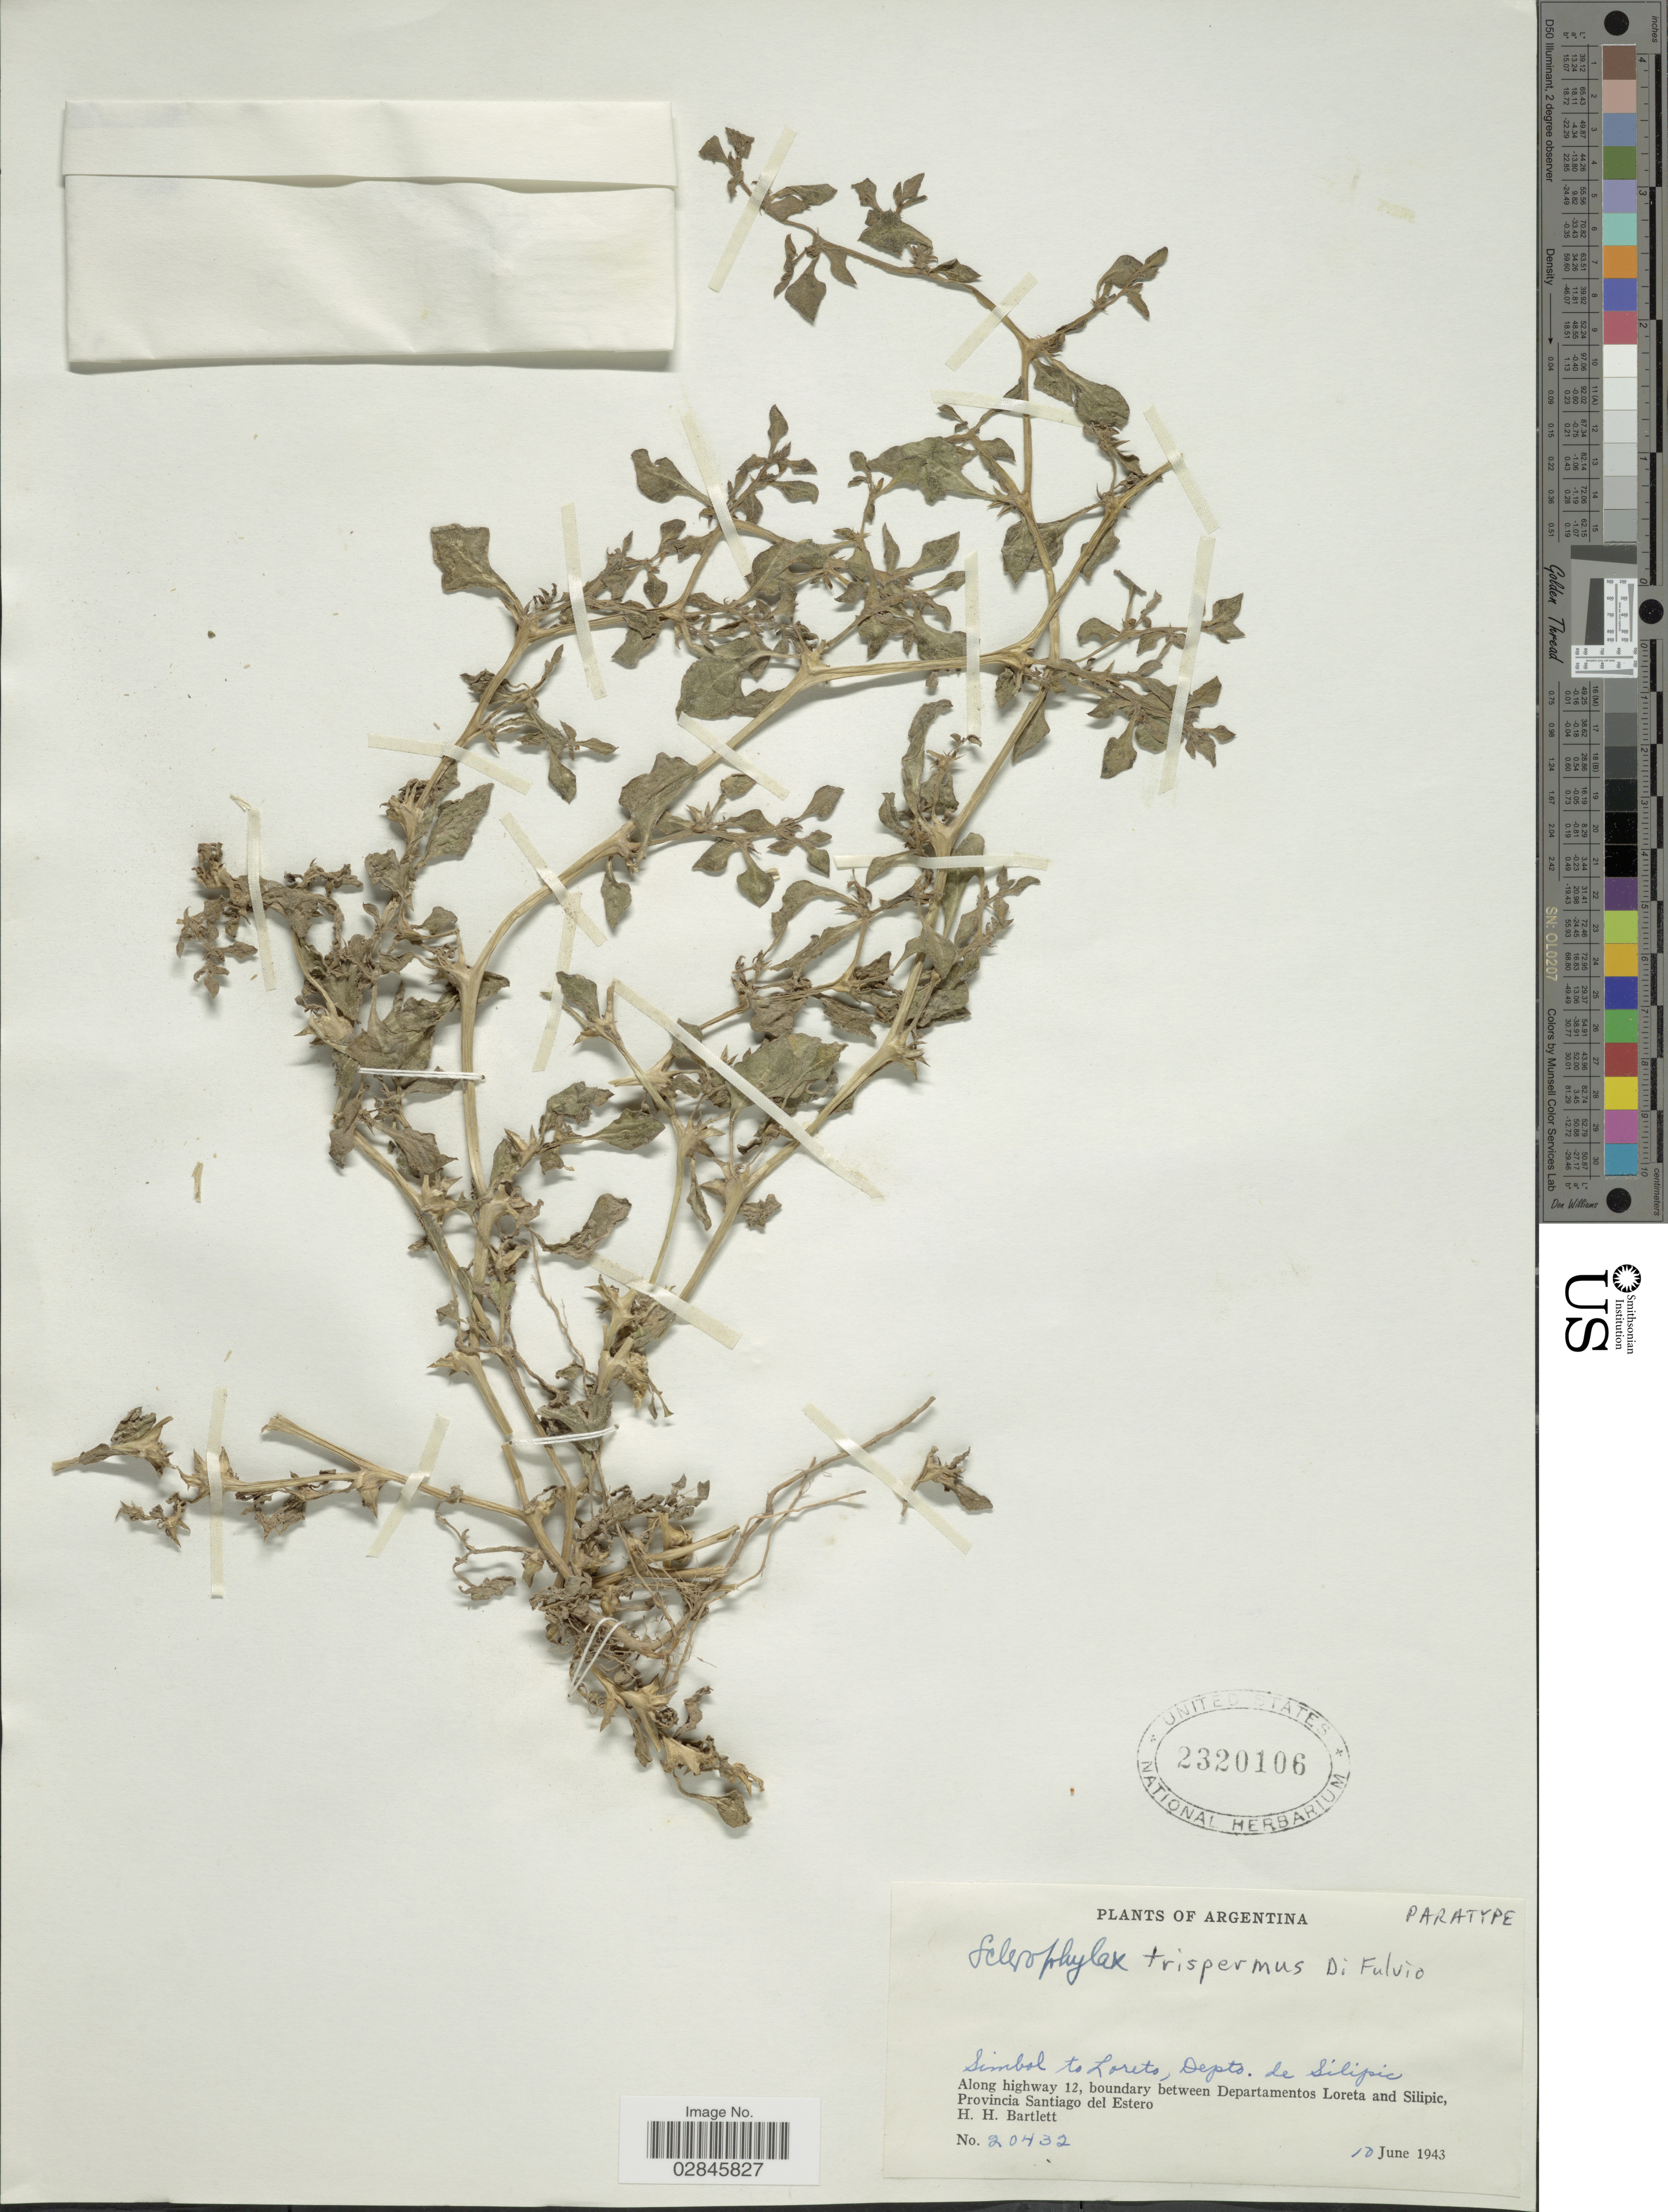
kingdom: Plantae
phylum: Tracheophyta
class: Magnoliopsida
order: Solanales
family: Solanaceae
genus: Sclerophylax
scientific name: Sclerophylax trispermus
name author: Di Fulvio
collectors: H. H. Bartlett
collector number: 20432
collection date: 1943-06-10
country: Argentina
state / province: Santiago del Estero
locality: Simbol to Loreto, Depto. de Silipic. Along highway 12, boundary Departamentos Loreta and Silipic.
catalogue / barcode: US 2320106